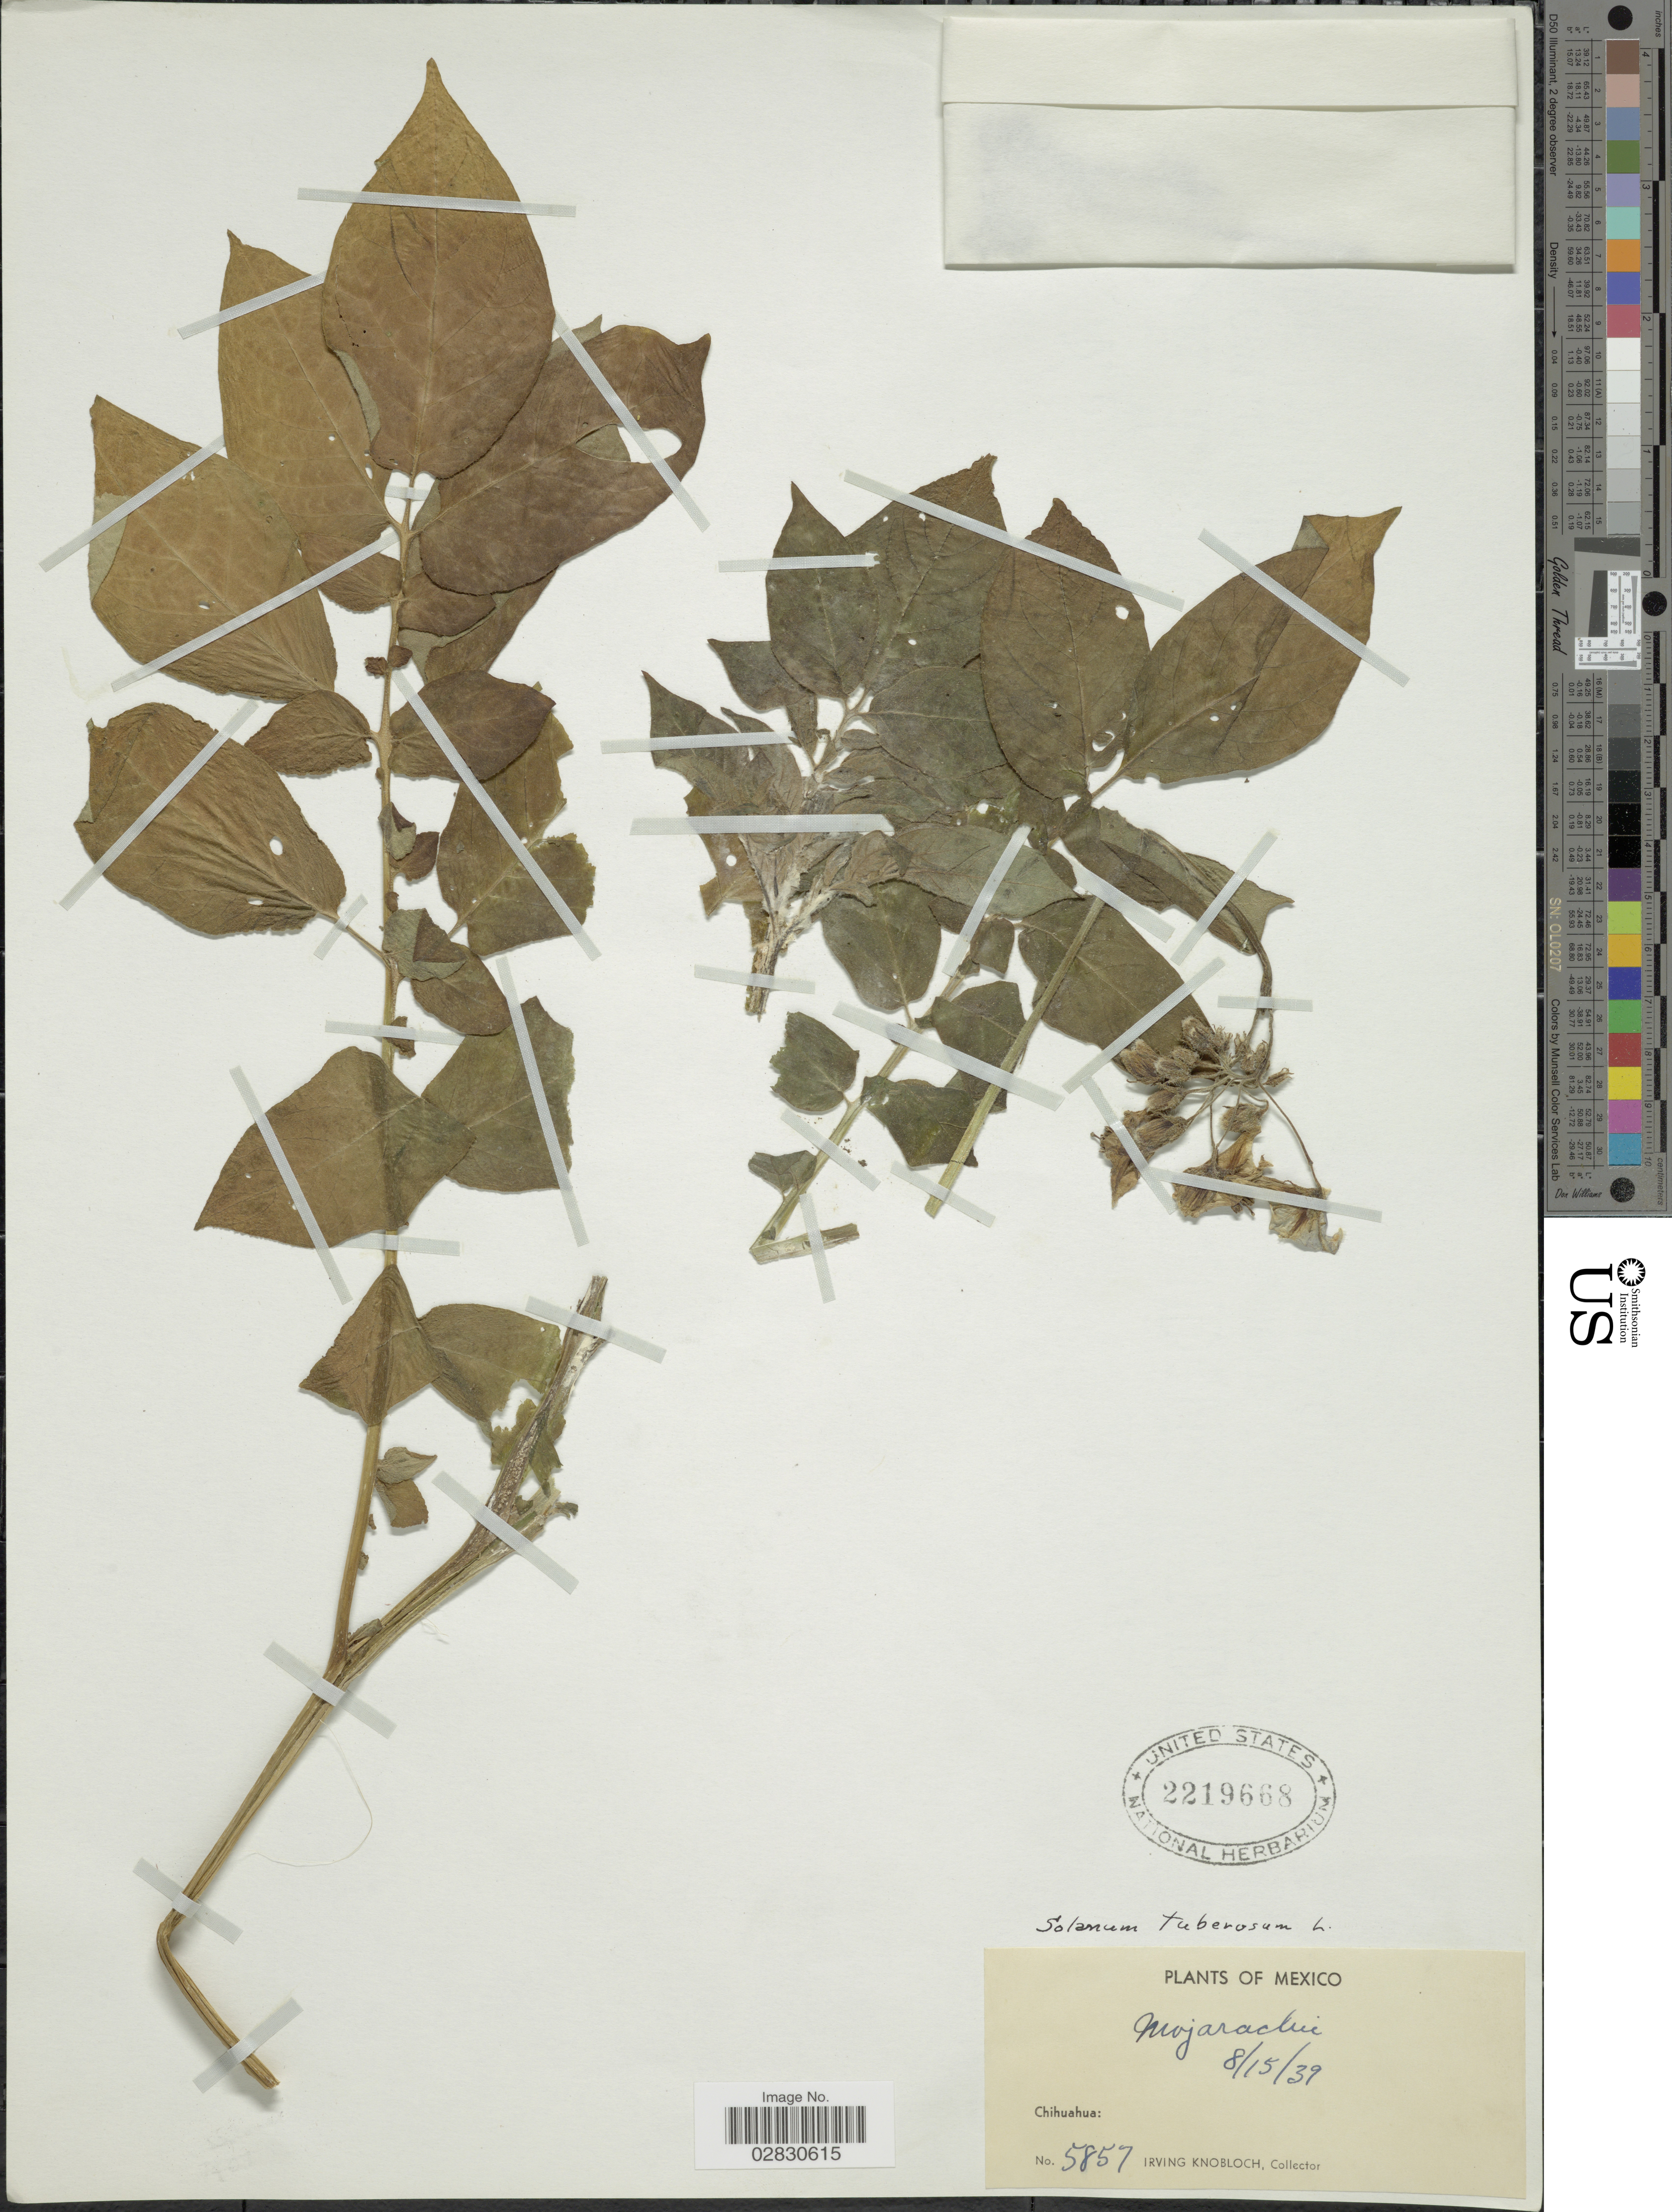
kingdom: Plantae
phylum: Tracheophyta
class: Magnoliopsida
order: Solanales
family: Solanaceae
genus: Solanum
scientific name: Solanum tuberosum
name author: L.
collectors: I. W. Knobloch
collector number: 5857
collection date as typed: Transcribed d/m/y: 15/8/39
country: Mexico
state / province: Chihuahua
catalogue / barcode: US 2219668